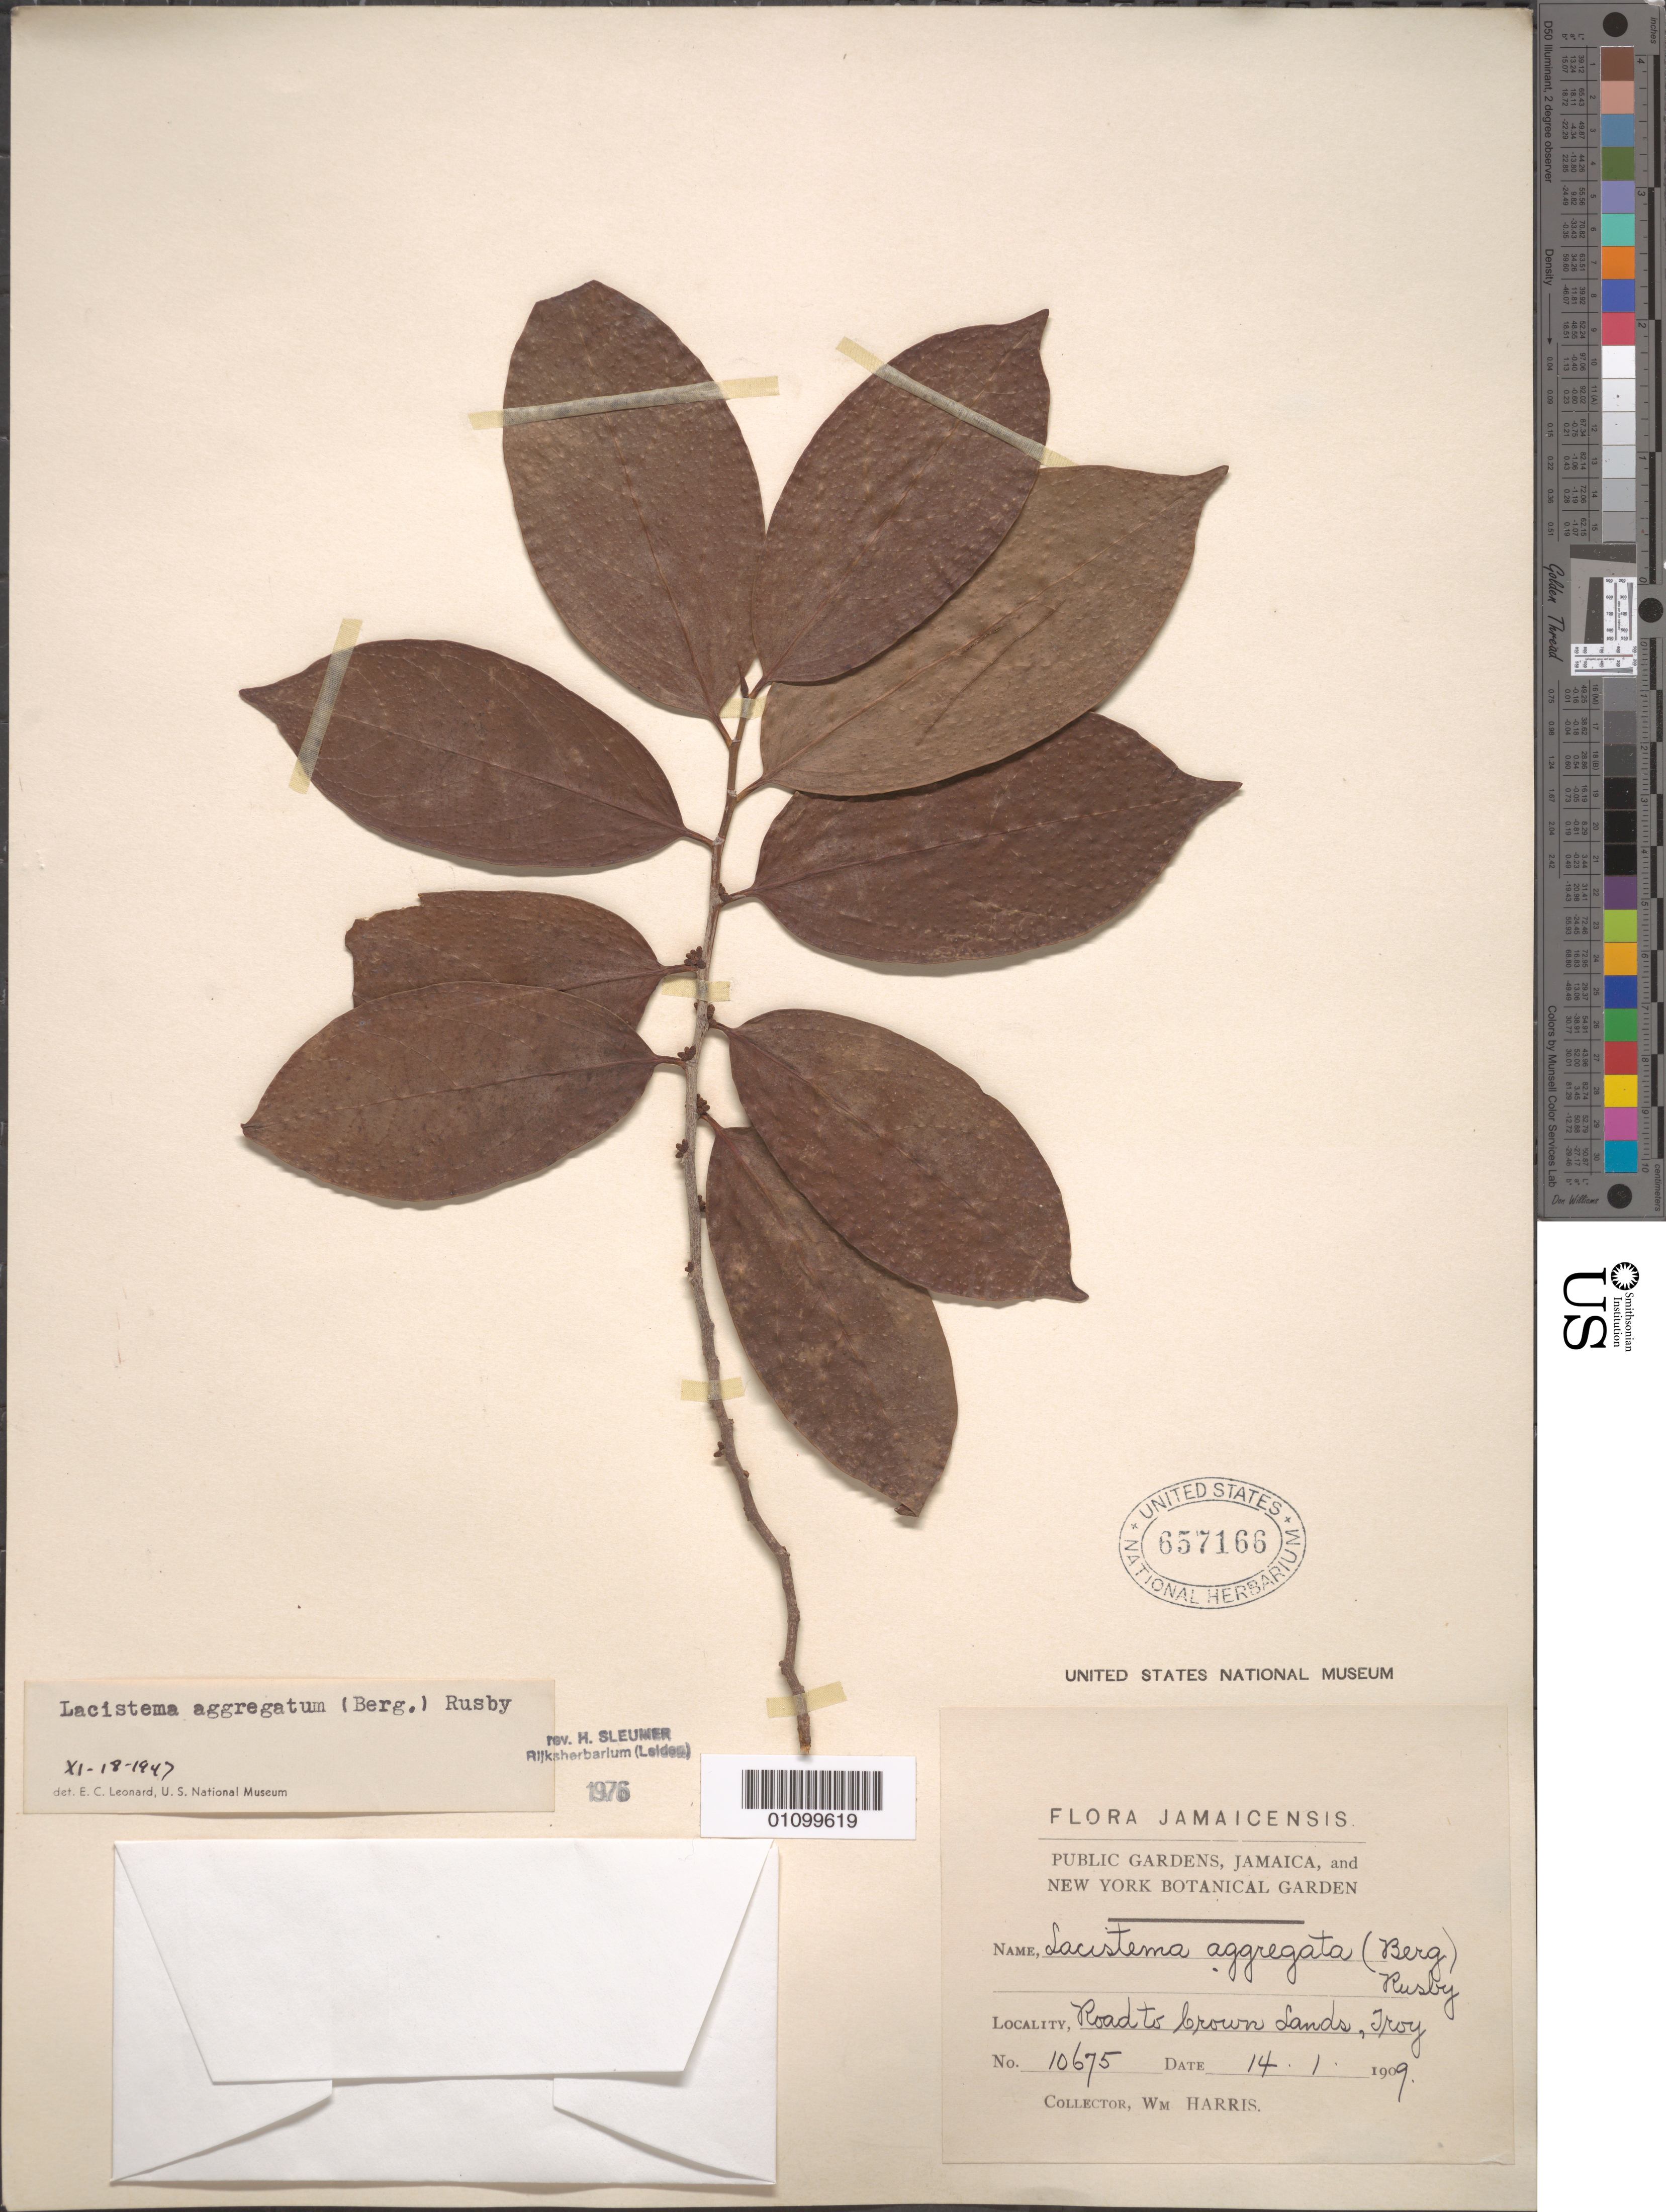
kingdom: Plantae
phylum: Tracheophyta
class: Magnoliopsida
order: Malpighiales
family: Lacistemataceae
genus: Lacistema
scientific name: Lacistema aggregatum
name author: (P.J. Bergius) Rusby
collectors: W. Harris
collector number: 10675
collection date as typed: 14 Jan 1909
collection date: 1909-01-14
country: Jamaica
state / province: Manchester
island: Jamaica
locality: Road to Brown sands, Troy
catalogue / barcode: US 657166